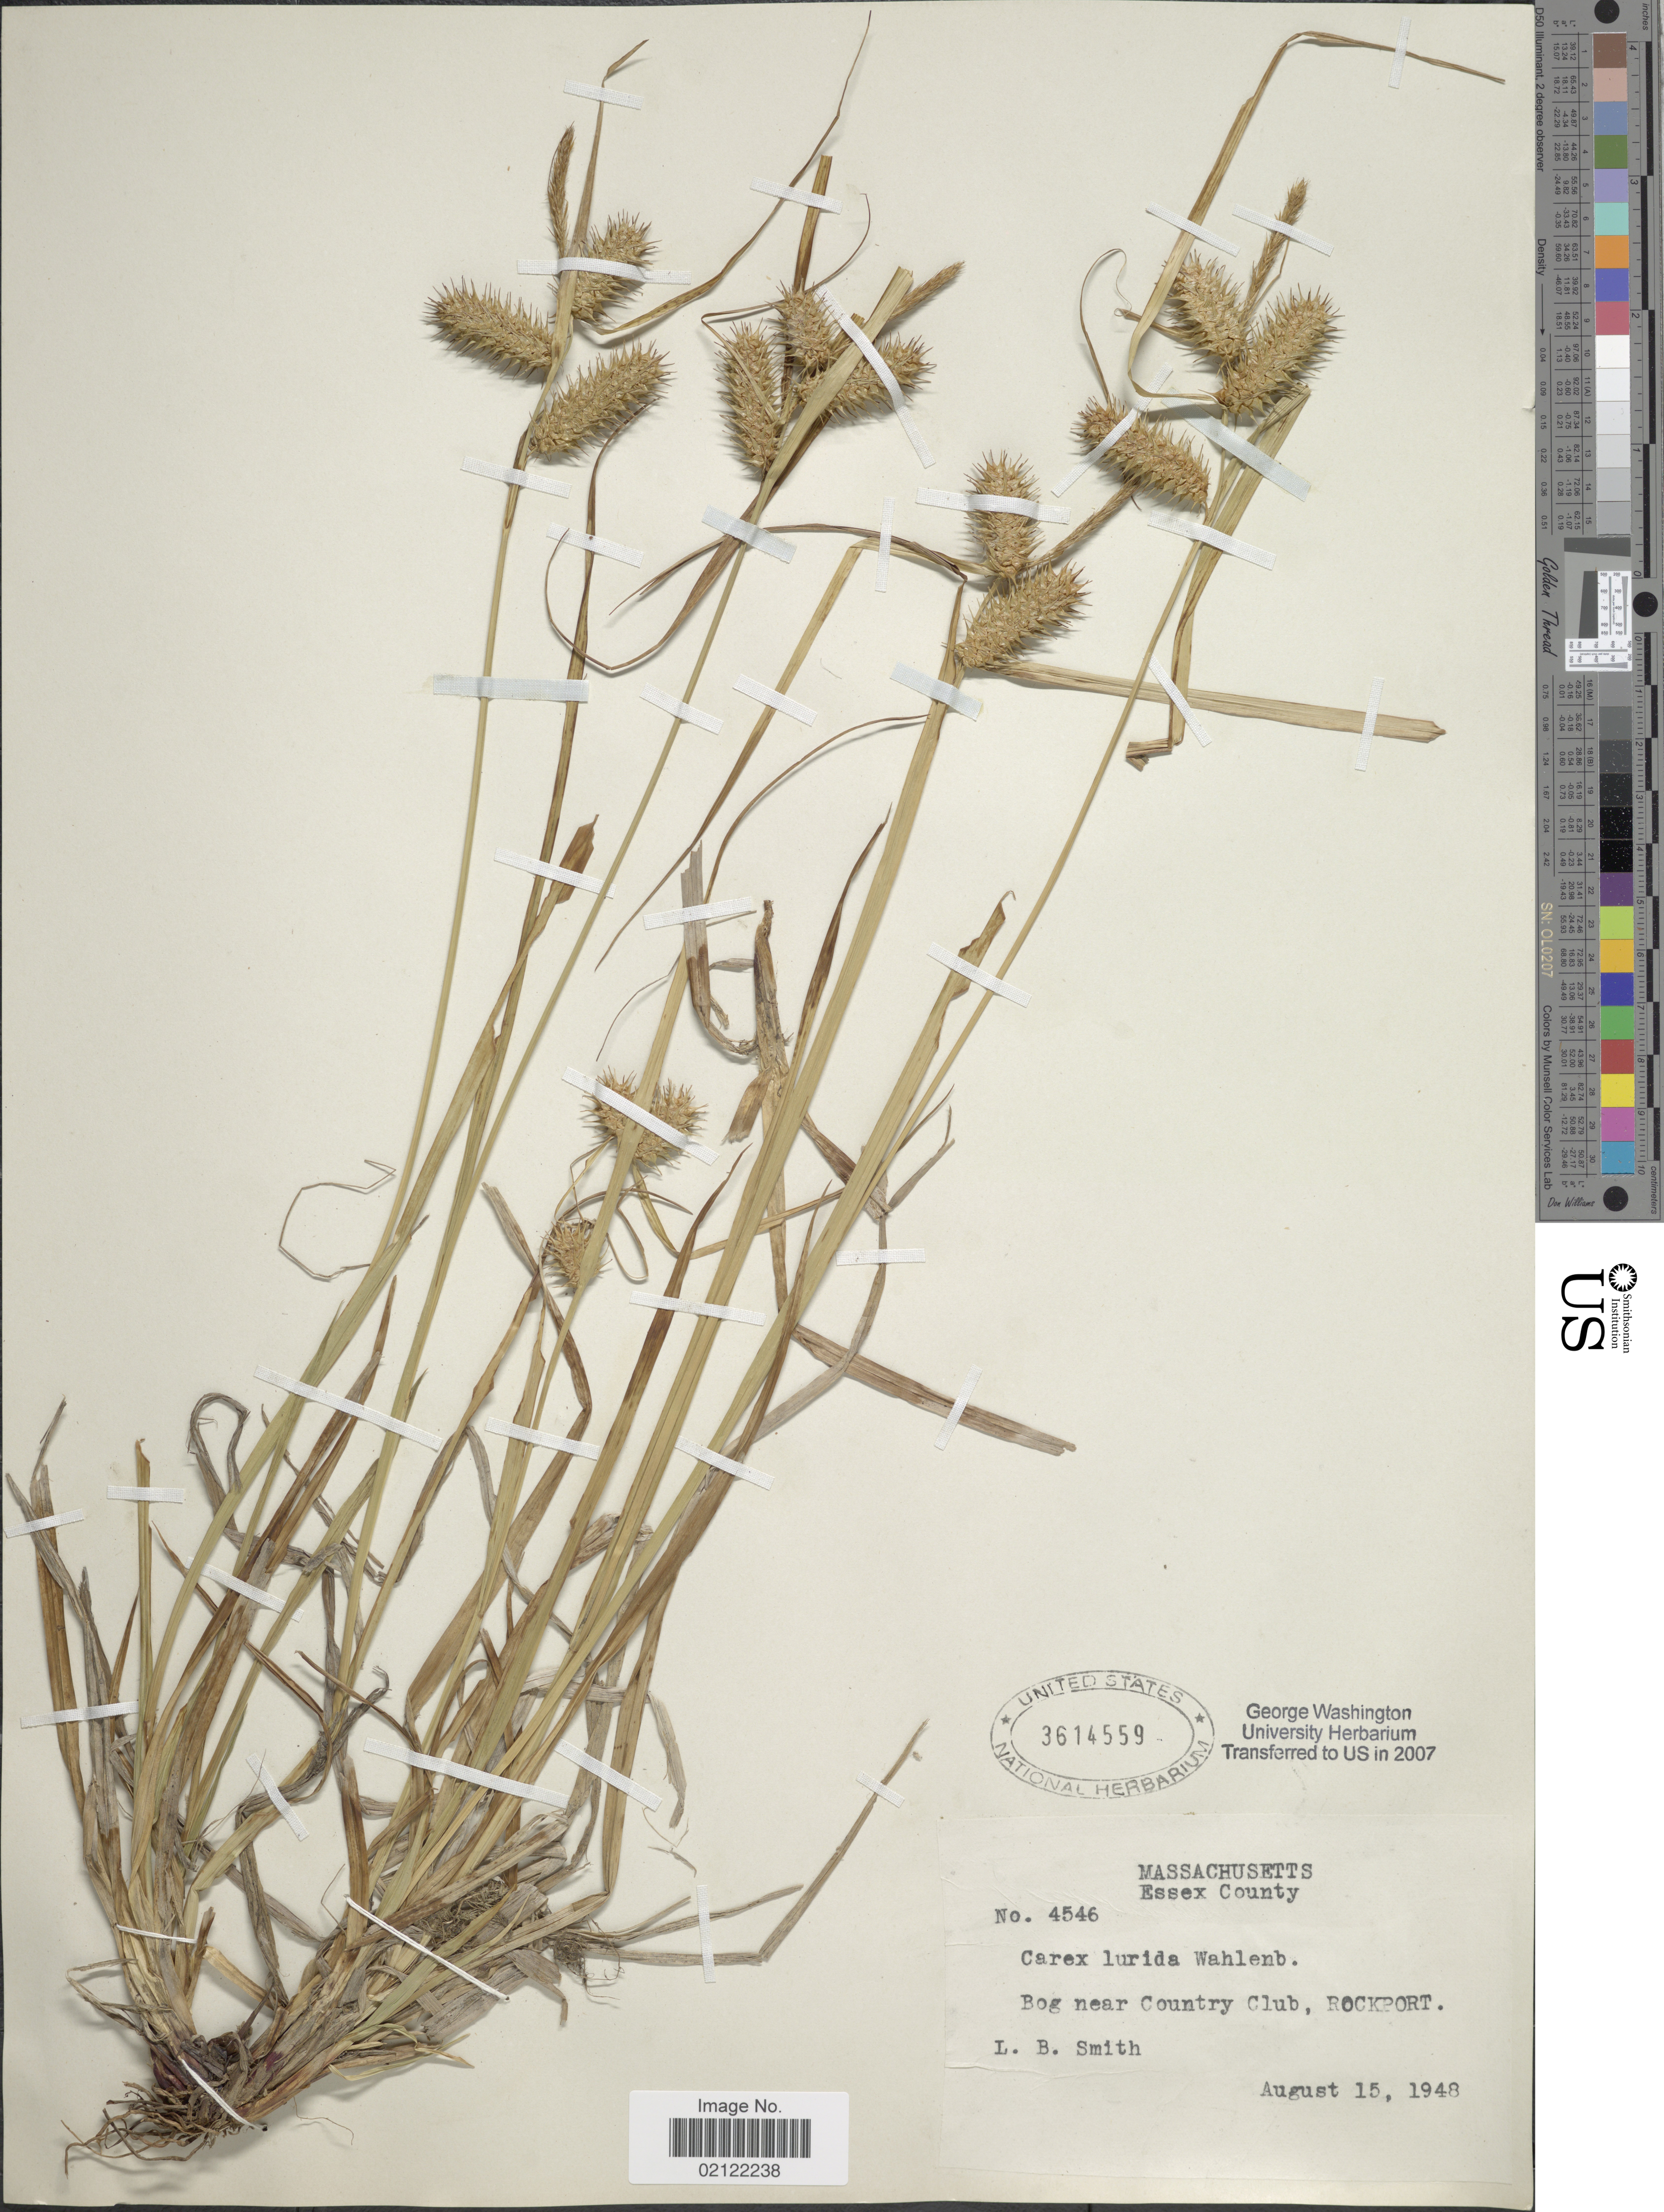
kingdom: Plantae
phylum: Tracheophyta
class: Liliopsida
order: Poales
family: Cyperaceae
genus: Carex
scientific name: Carex lurida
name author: Wahlenb.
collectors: L. Smith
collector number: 4546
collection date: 1948-08-15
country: United States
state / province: Massachusetts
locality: Essex County. Bog near Country Club, Rockport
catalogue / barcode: US 3614559